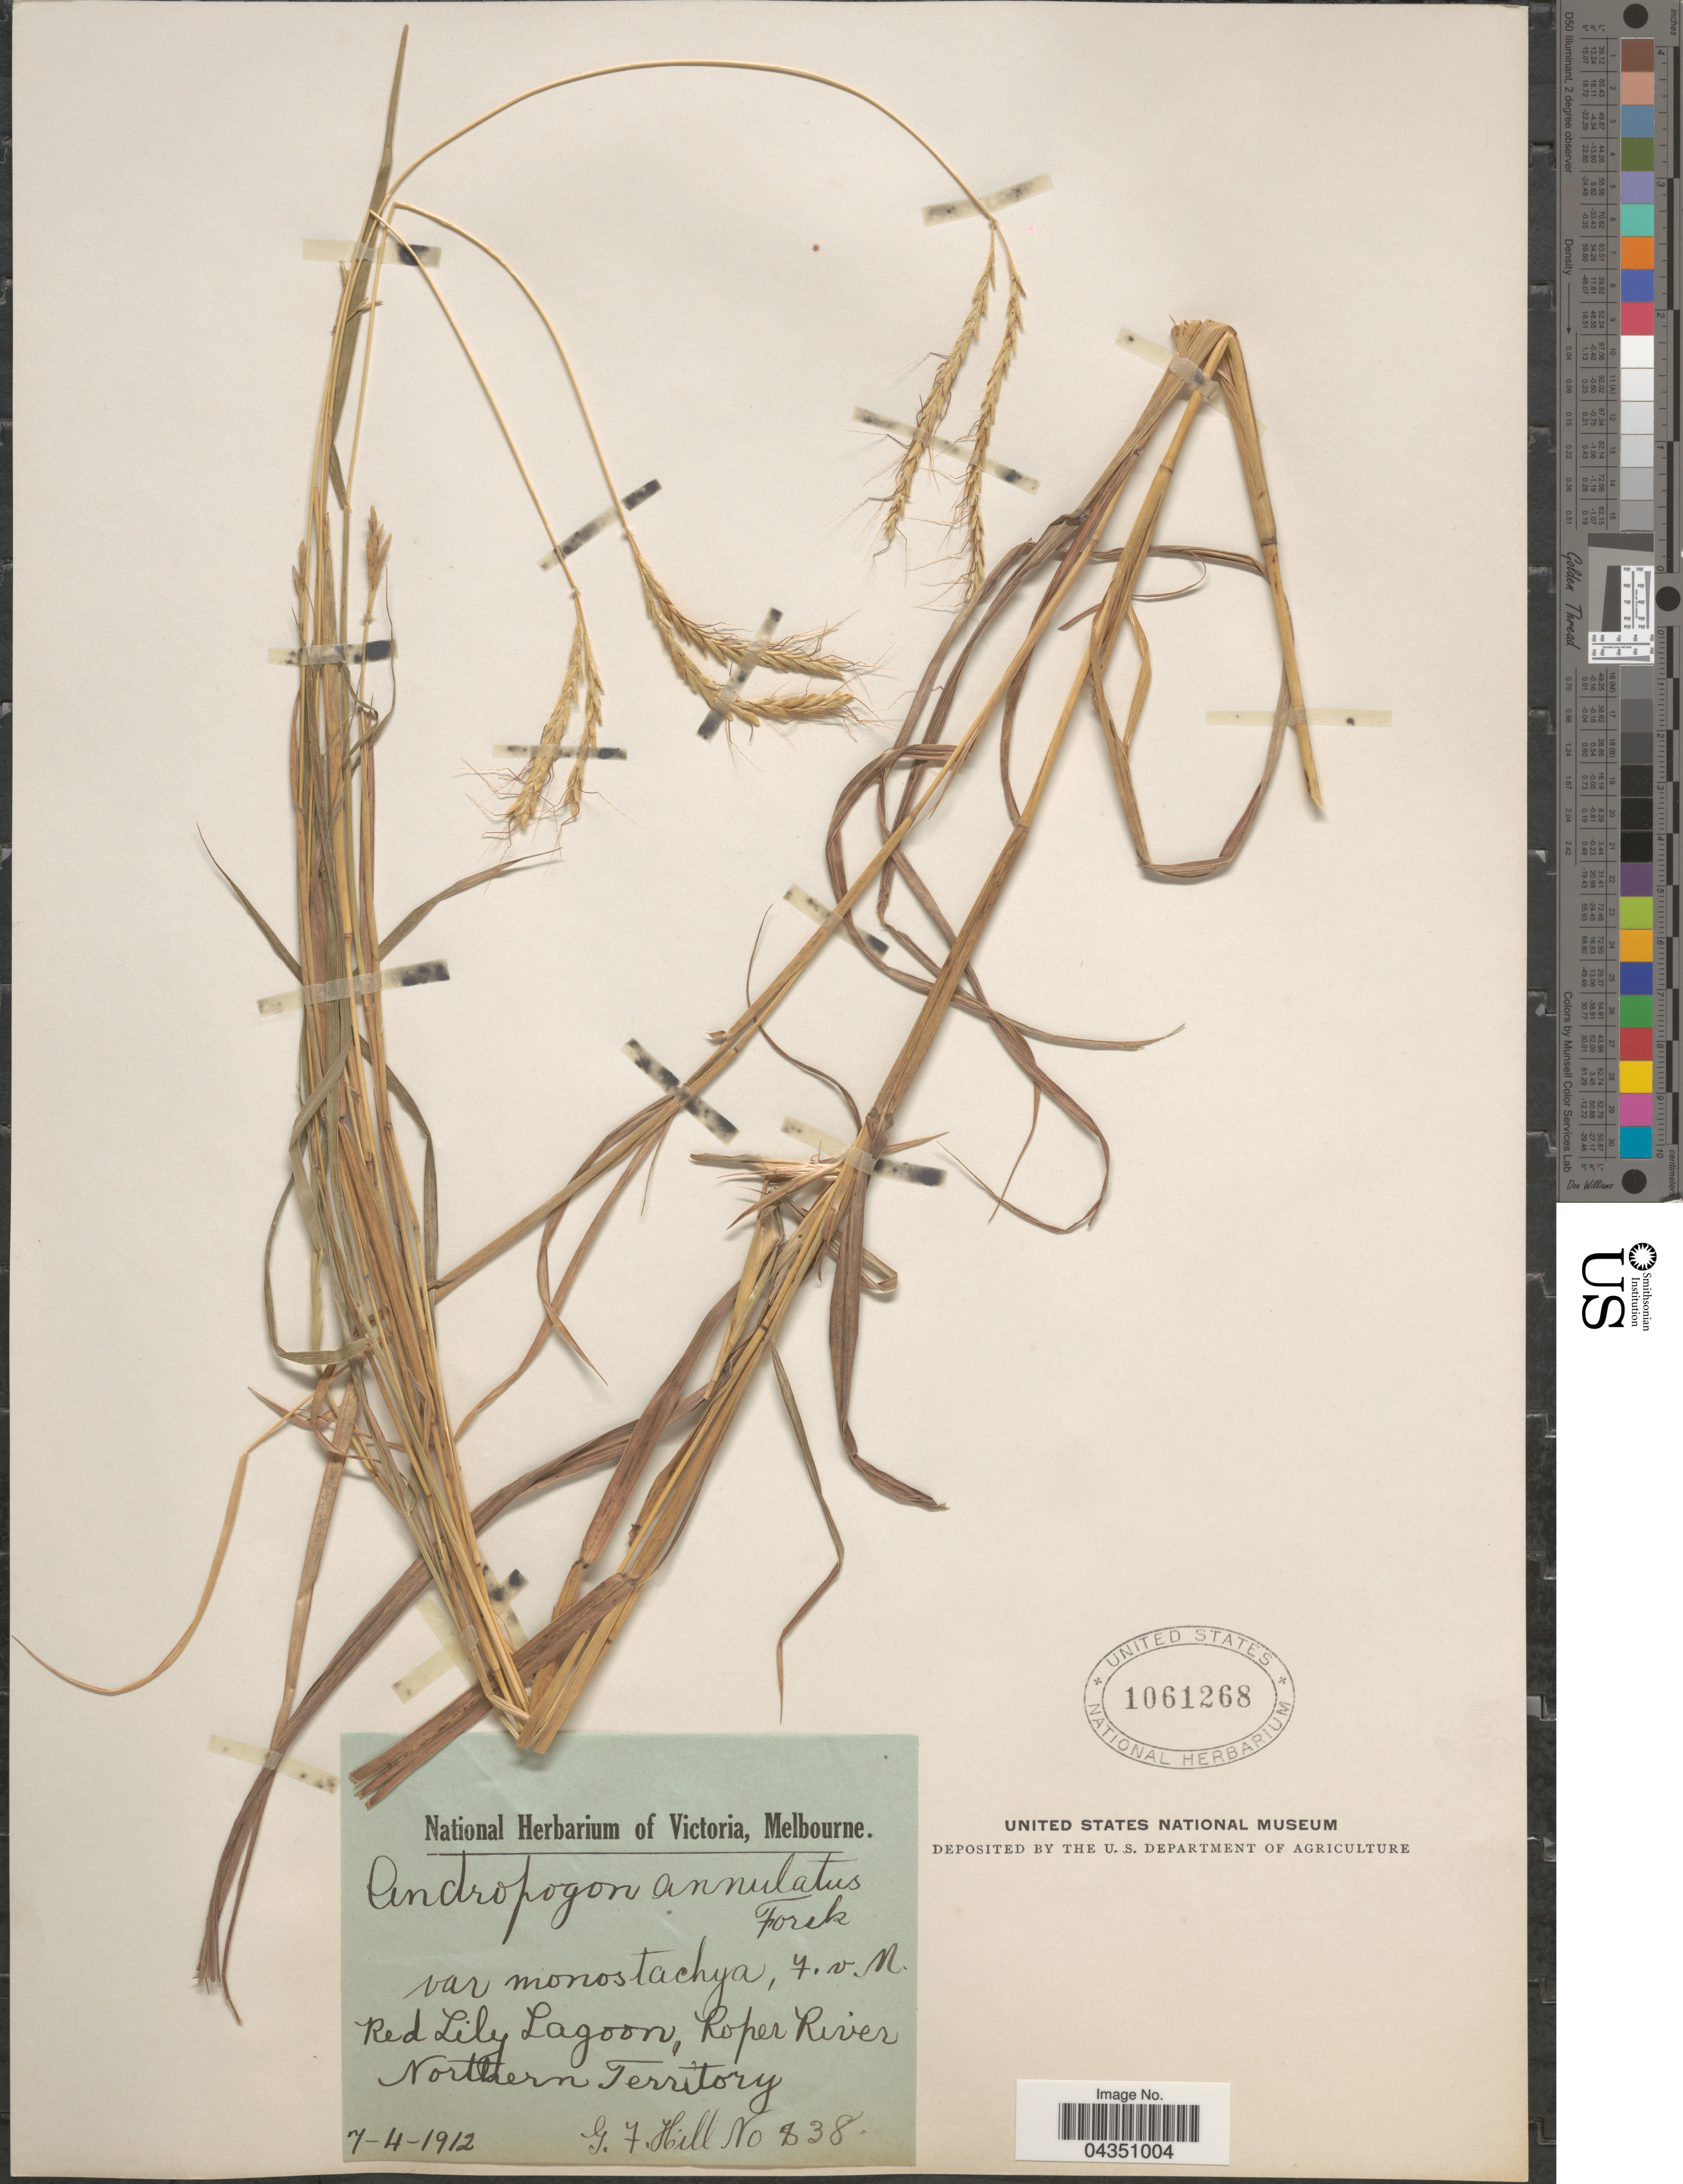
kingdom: Plantae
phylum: Tracheophyta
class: Liliopsida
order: Poales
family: Poaceae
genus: Dichanthium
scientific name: Dichanthium annulatum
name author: (Forssk.) Stapf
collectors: G. Hill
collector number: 838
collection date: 1912-04-07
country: Australia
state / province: Northern Territory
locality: Red Lily Lagoon, Roper River.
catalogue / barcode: US 1061268